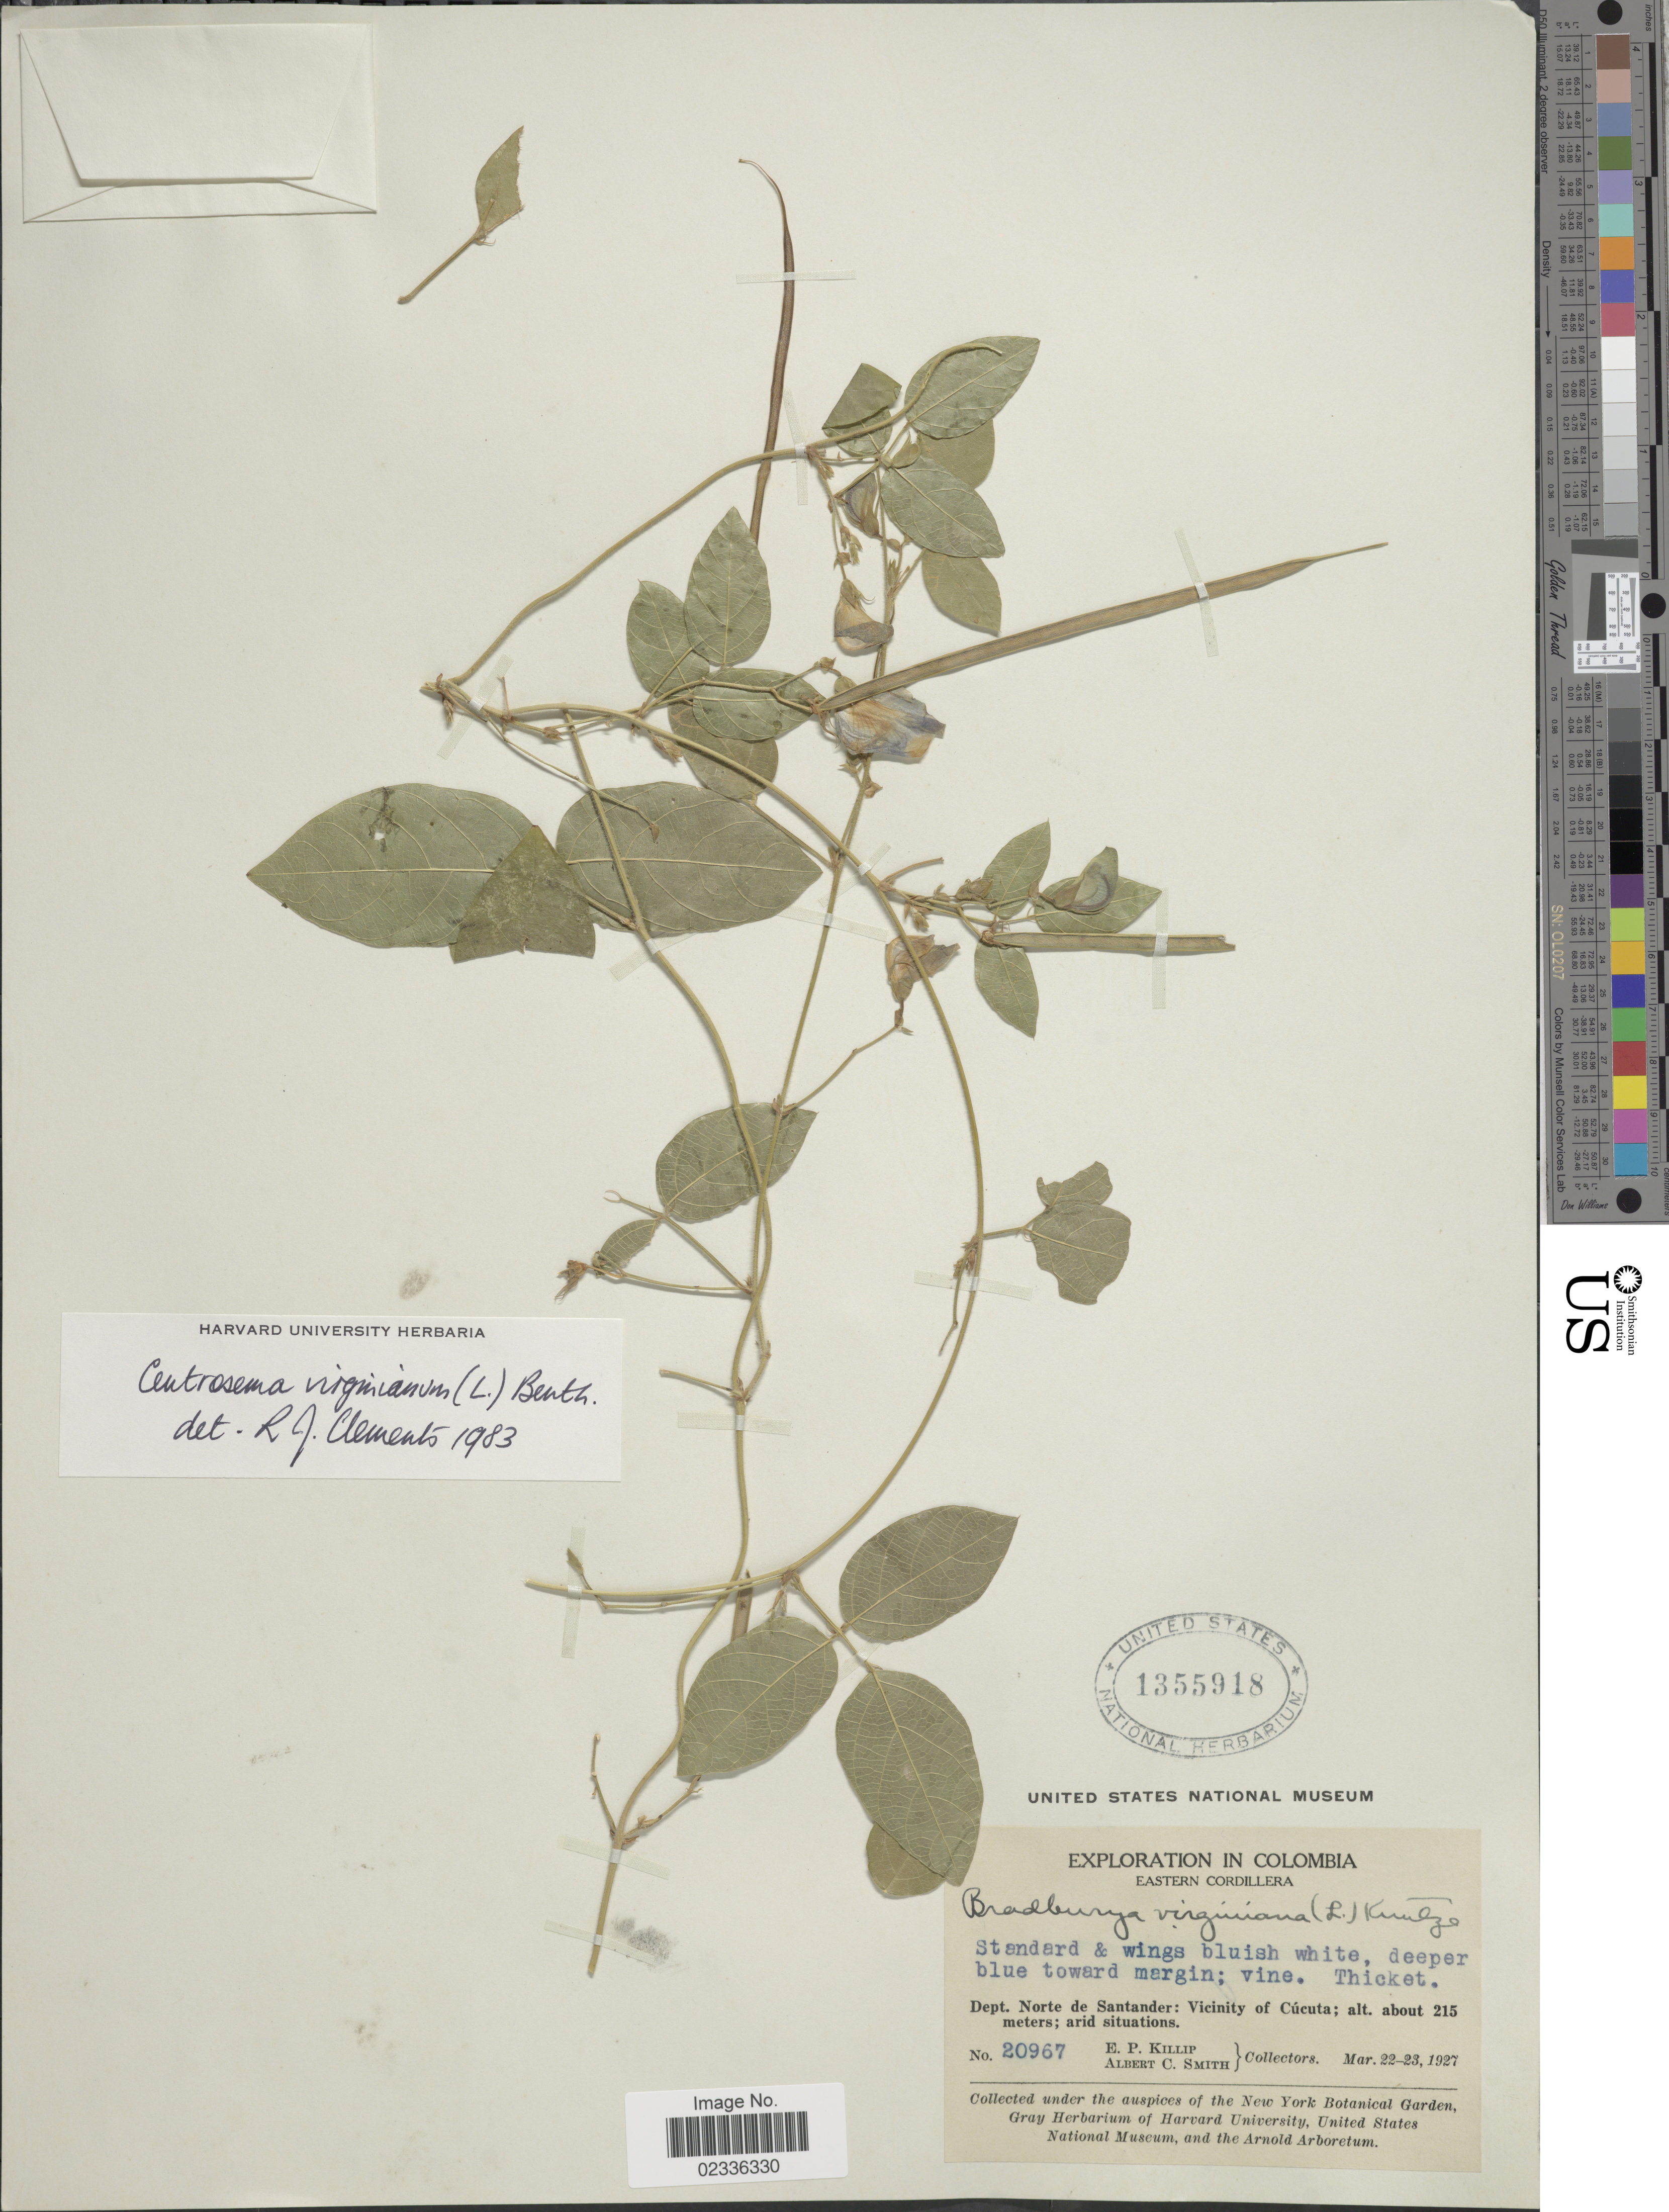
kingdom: Plantae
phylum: Tracheophyta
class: Magnoliopsida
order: Fabales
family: Fabaceae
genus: Centrosema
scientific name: Centrosema virginianum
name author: (L.) Benth.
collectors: E. P. Killip & A. C. Smith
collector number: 20967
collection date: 1927-03-22/1927-03-23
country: Colombia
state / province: Norte de Santander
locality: Eastern Cordillera, Vicinity of Cucuta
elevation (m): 215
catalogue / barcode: US 1355918